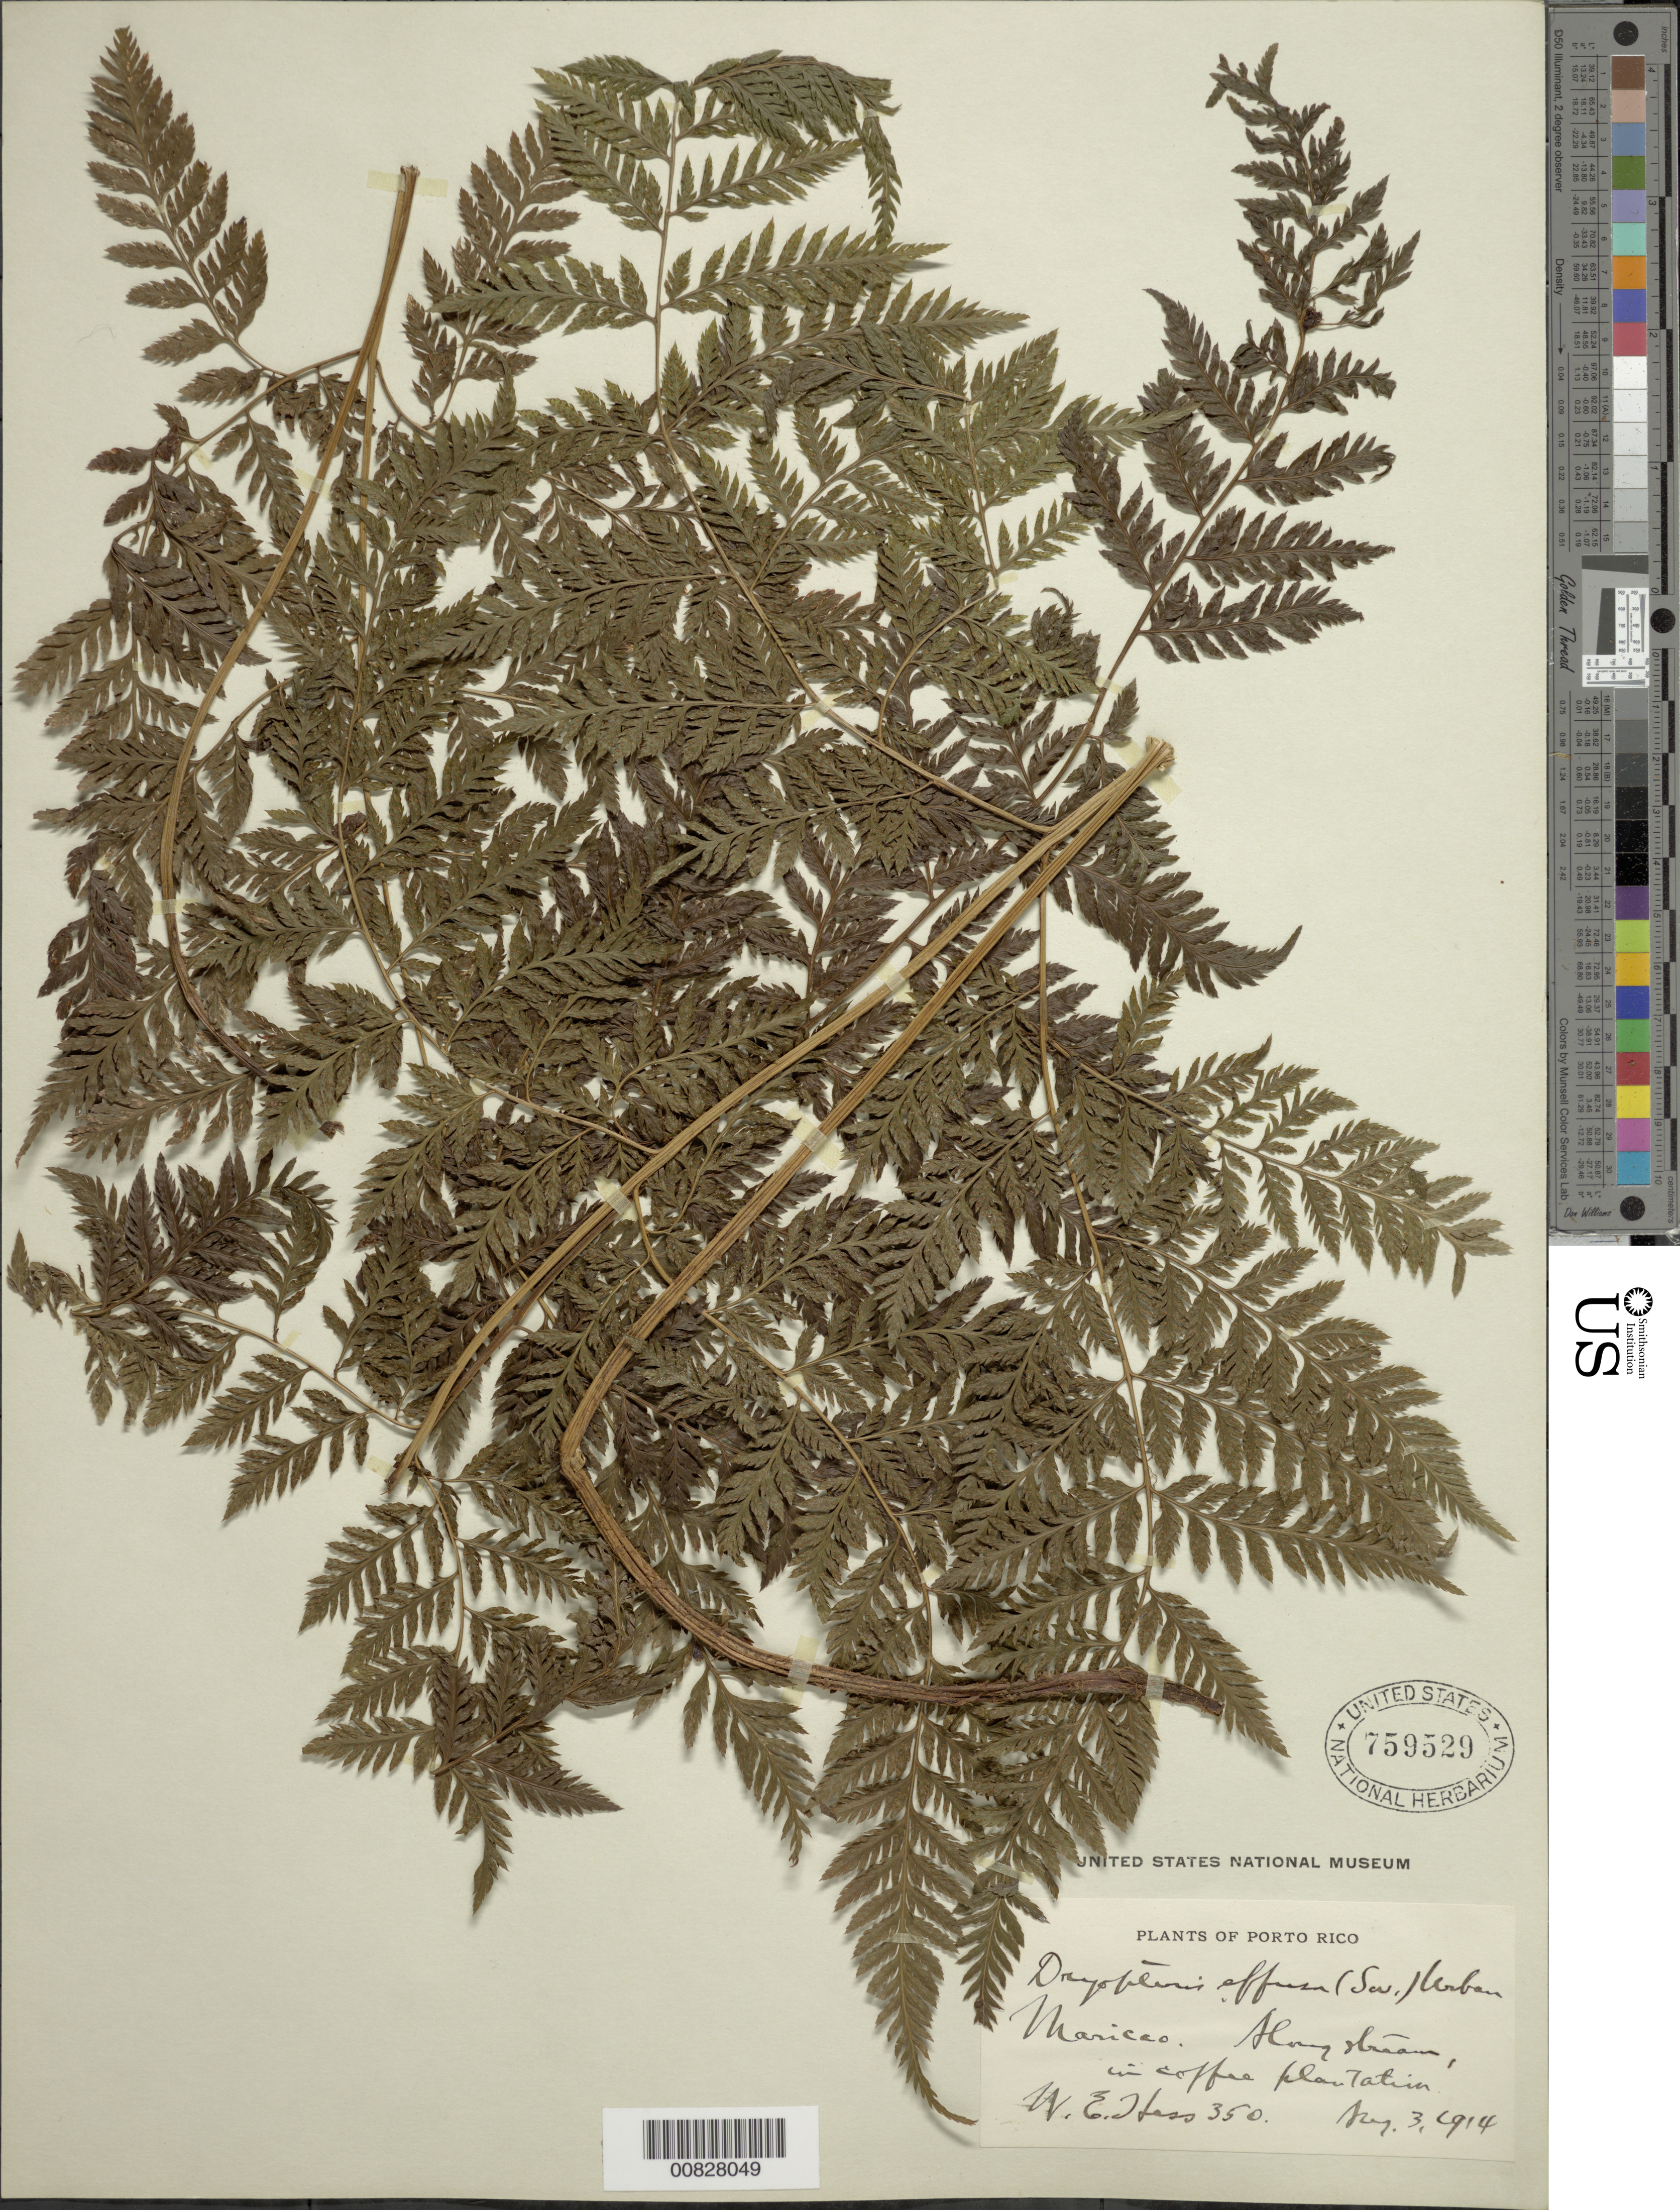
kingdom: Plantae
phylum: Tracheophyta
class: Polypodiopsida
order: Polypodiales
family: Dryopteridaceae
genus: Parapolystichum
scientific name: Parapolystichum effusum var. effusum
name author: (Sw.) Ching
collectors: W. Hess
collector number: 350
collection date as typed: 03 Aug 1914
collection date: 1914-08-03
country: Puerto Rico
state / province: Maricao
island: Puerto Rico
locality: Maricao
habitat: Coffee plantation, along stream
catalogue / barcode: US 759529